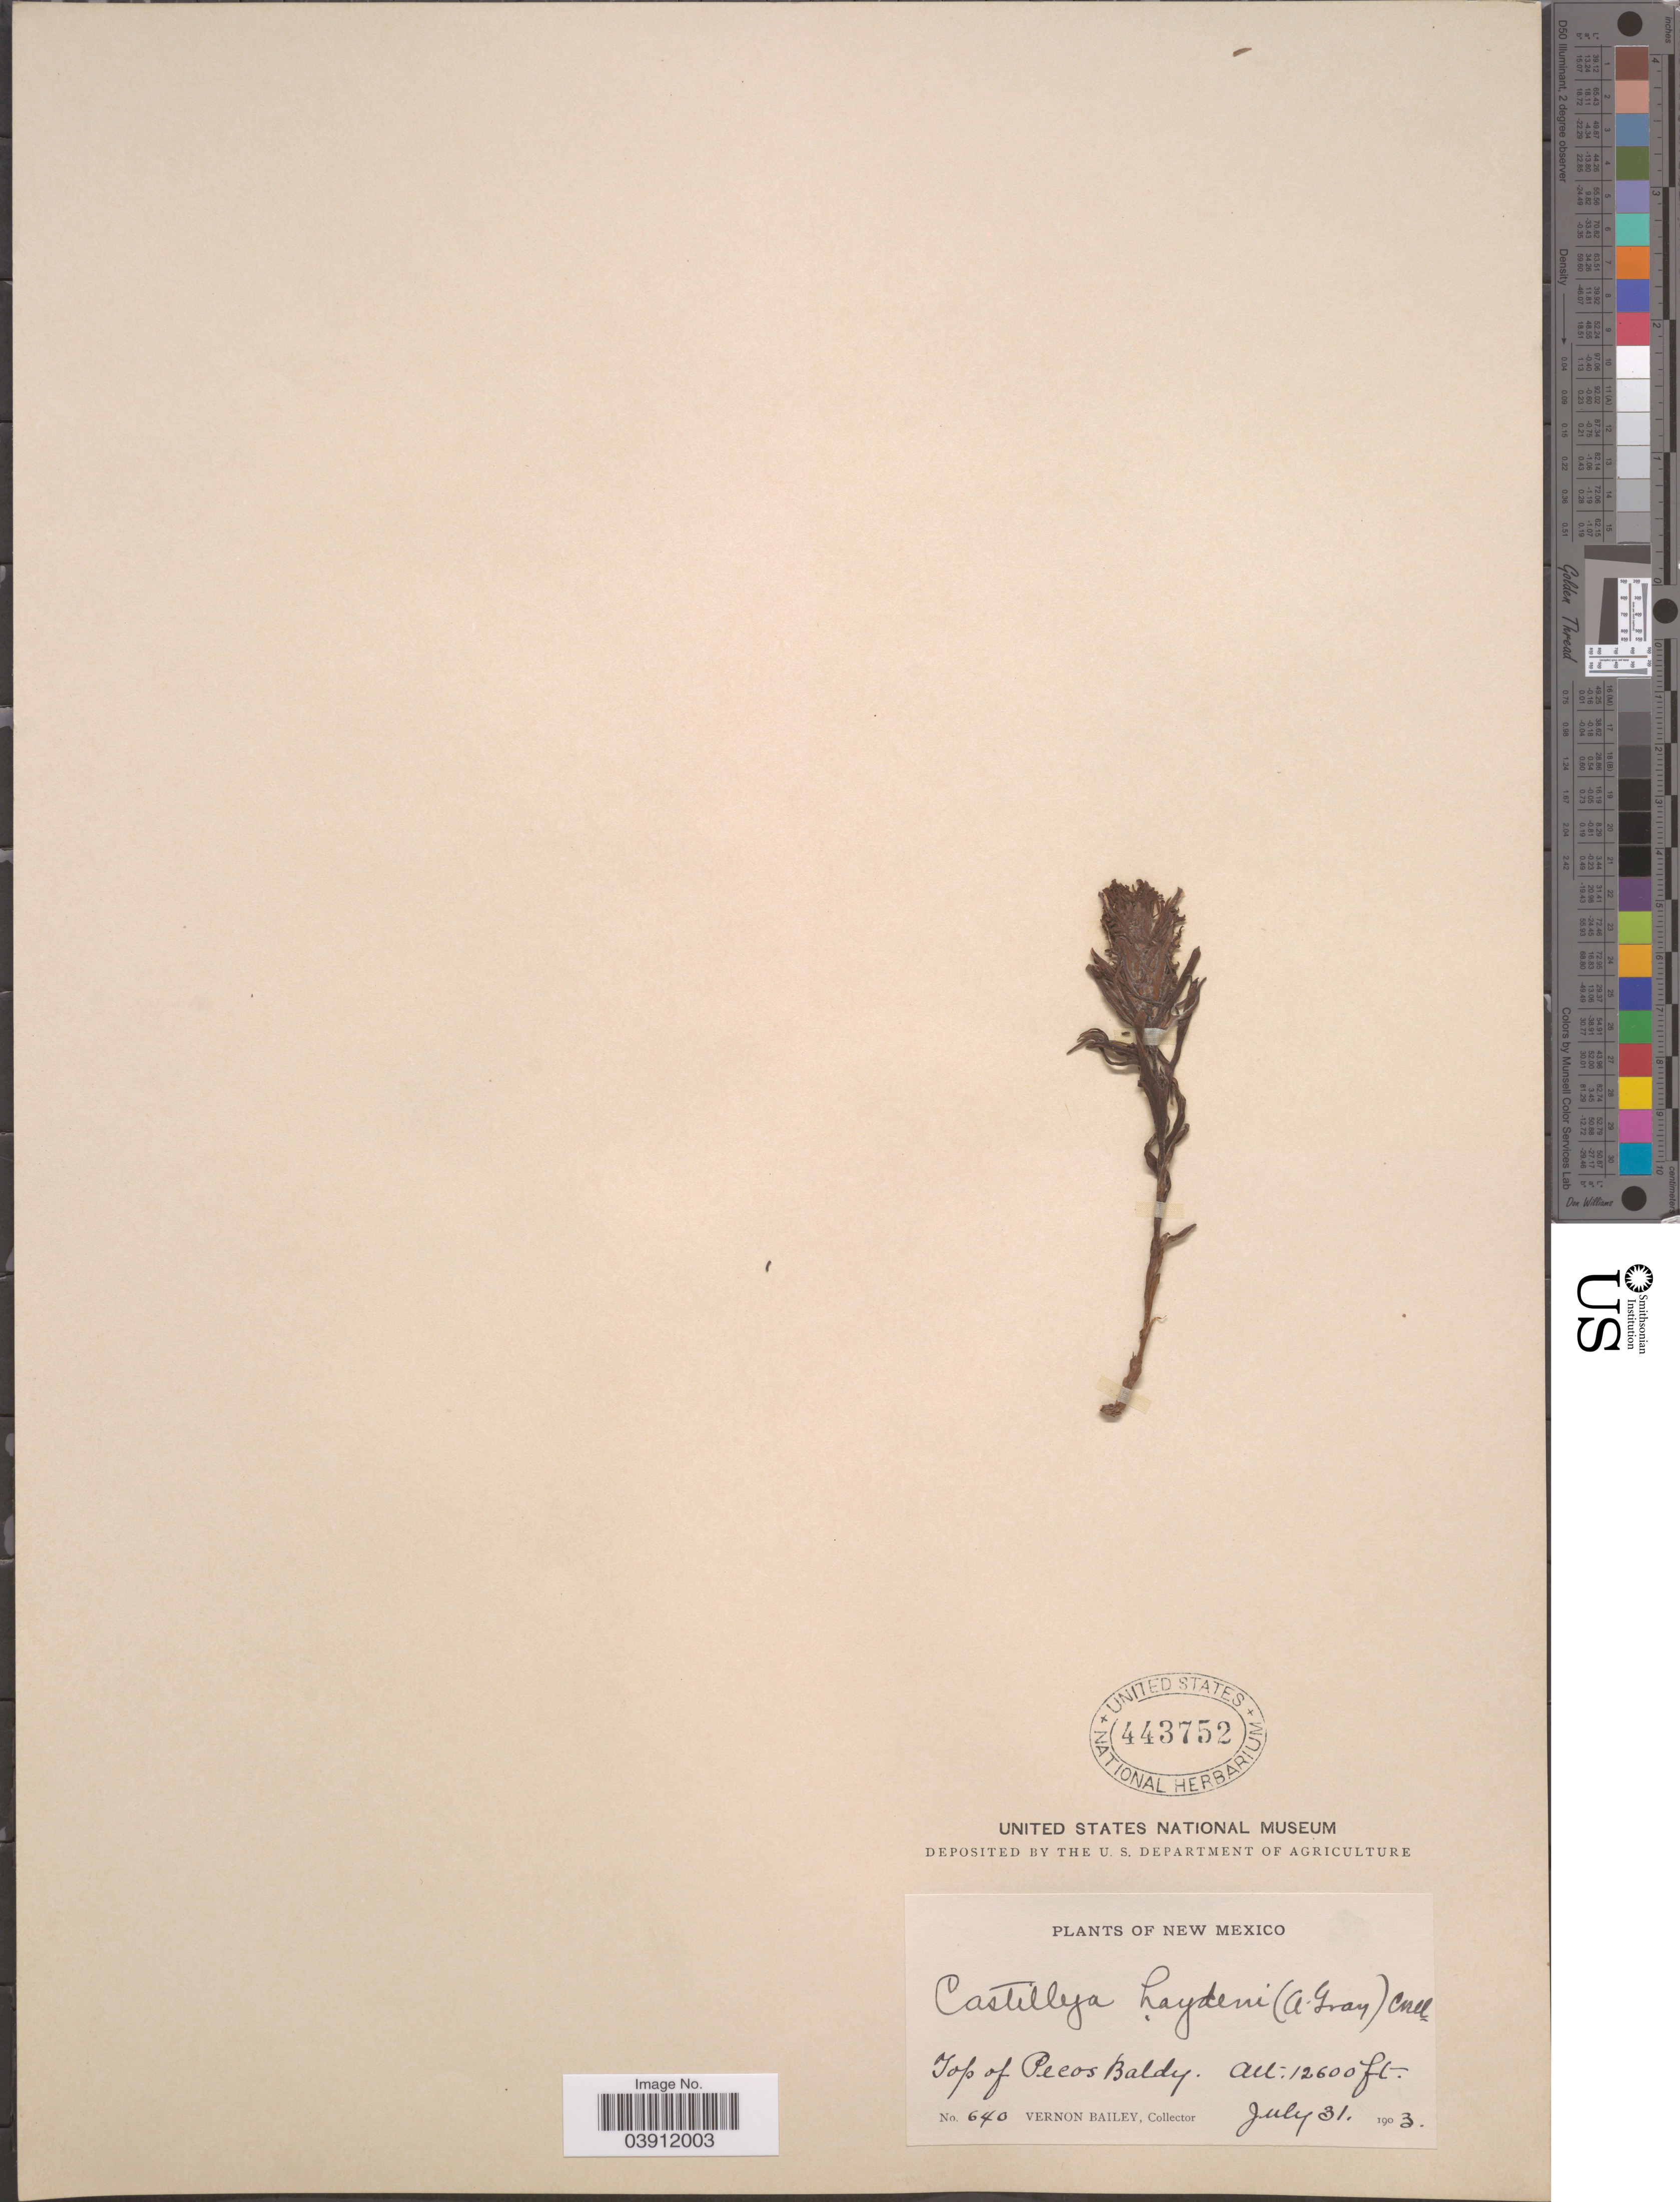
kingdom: Plantae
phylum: Tracheophyta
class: Magnoliopsida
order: Lamiales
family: Orobanchaceae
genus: Castilleja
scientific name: Castilleja haydenii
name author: (A. Gray) Cockerell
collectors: V. O. Bailey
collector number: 640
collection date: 1903-07-31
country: United States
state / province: New Mexico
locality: Top of Pecos Baldy.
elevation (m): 3840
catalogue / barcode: US 443752